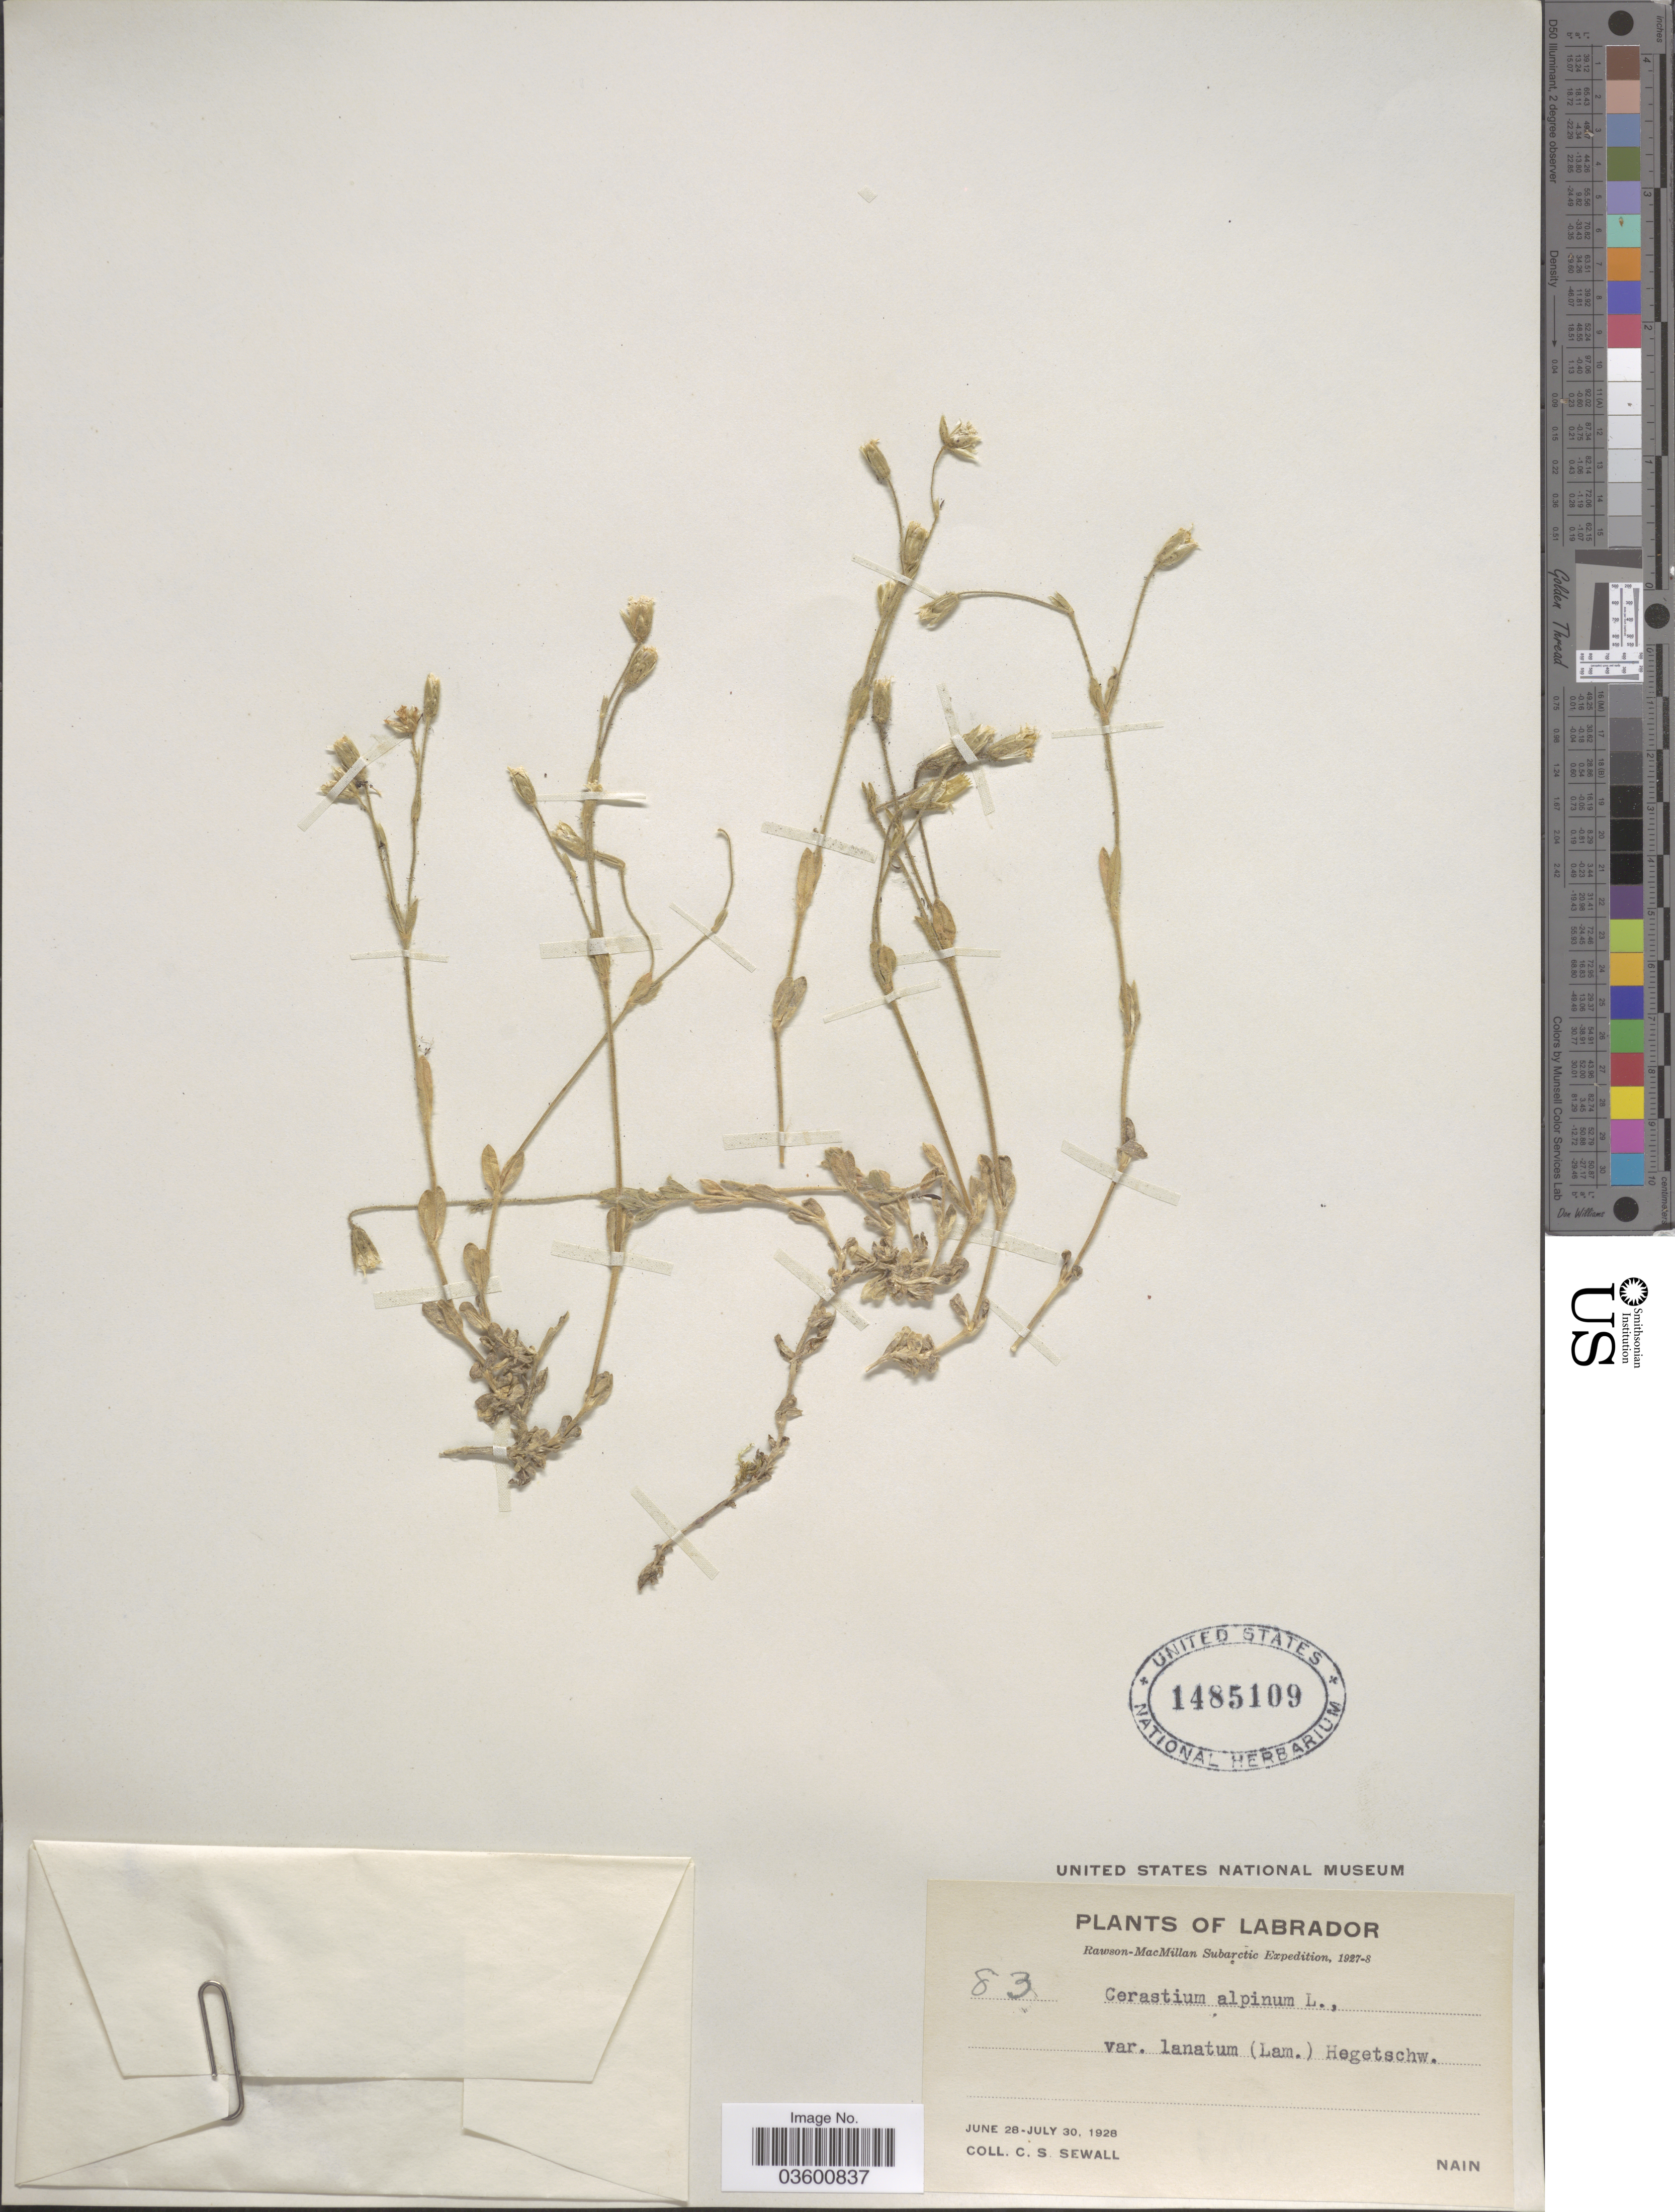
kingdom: Plantae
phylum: Tracheophyta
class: Magnoliopsida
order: Caryophyllales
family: Caryophyllaceae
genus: Cerastium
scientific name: Cerastium alpinum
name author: L.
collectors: C. Sewall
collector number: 83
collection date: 1928-06-28/1928-07-30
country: Canada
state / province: Newfoundland and Labrador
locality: Labrador. Nain.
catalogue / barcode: US 1485109